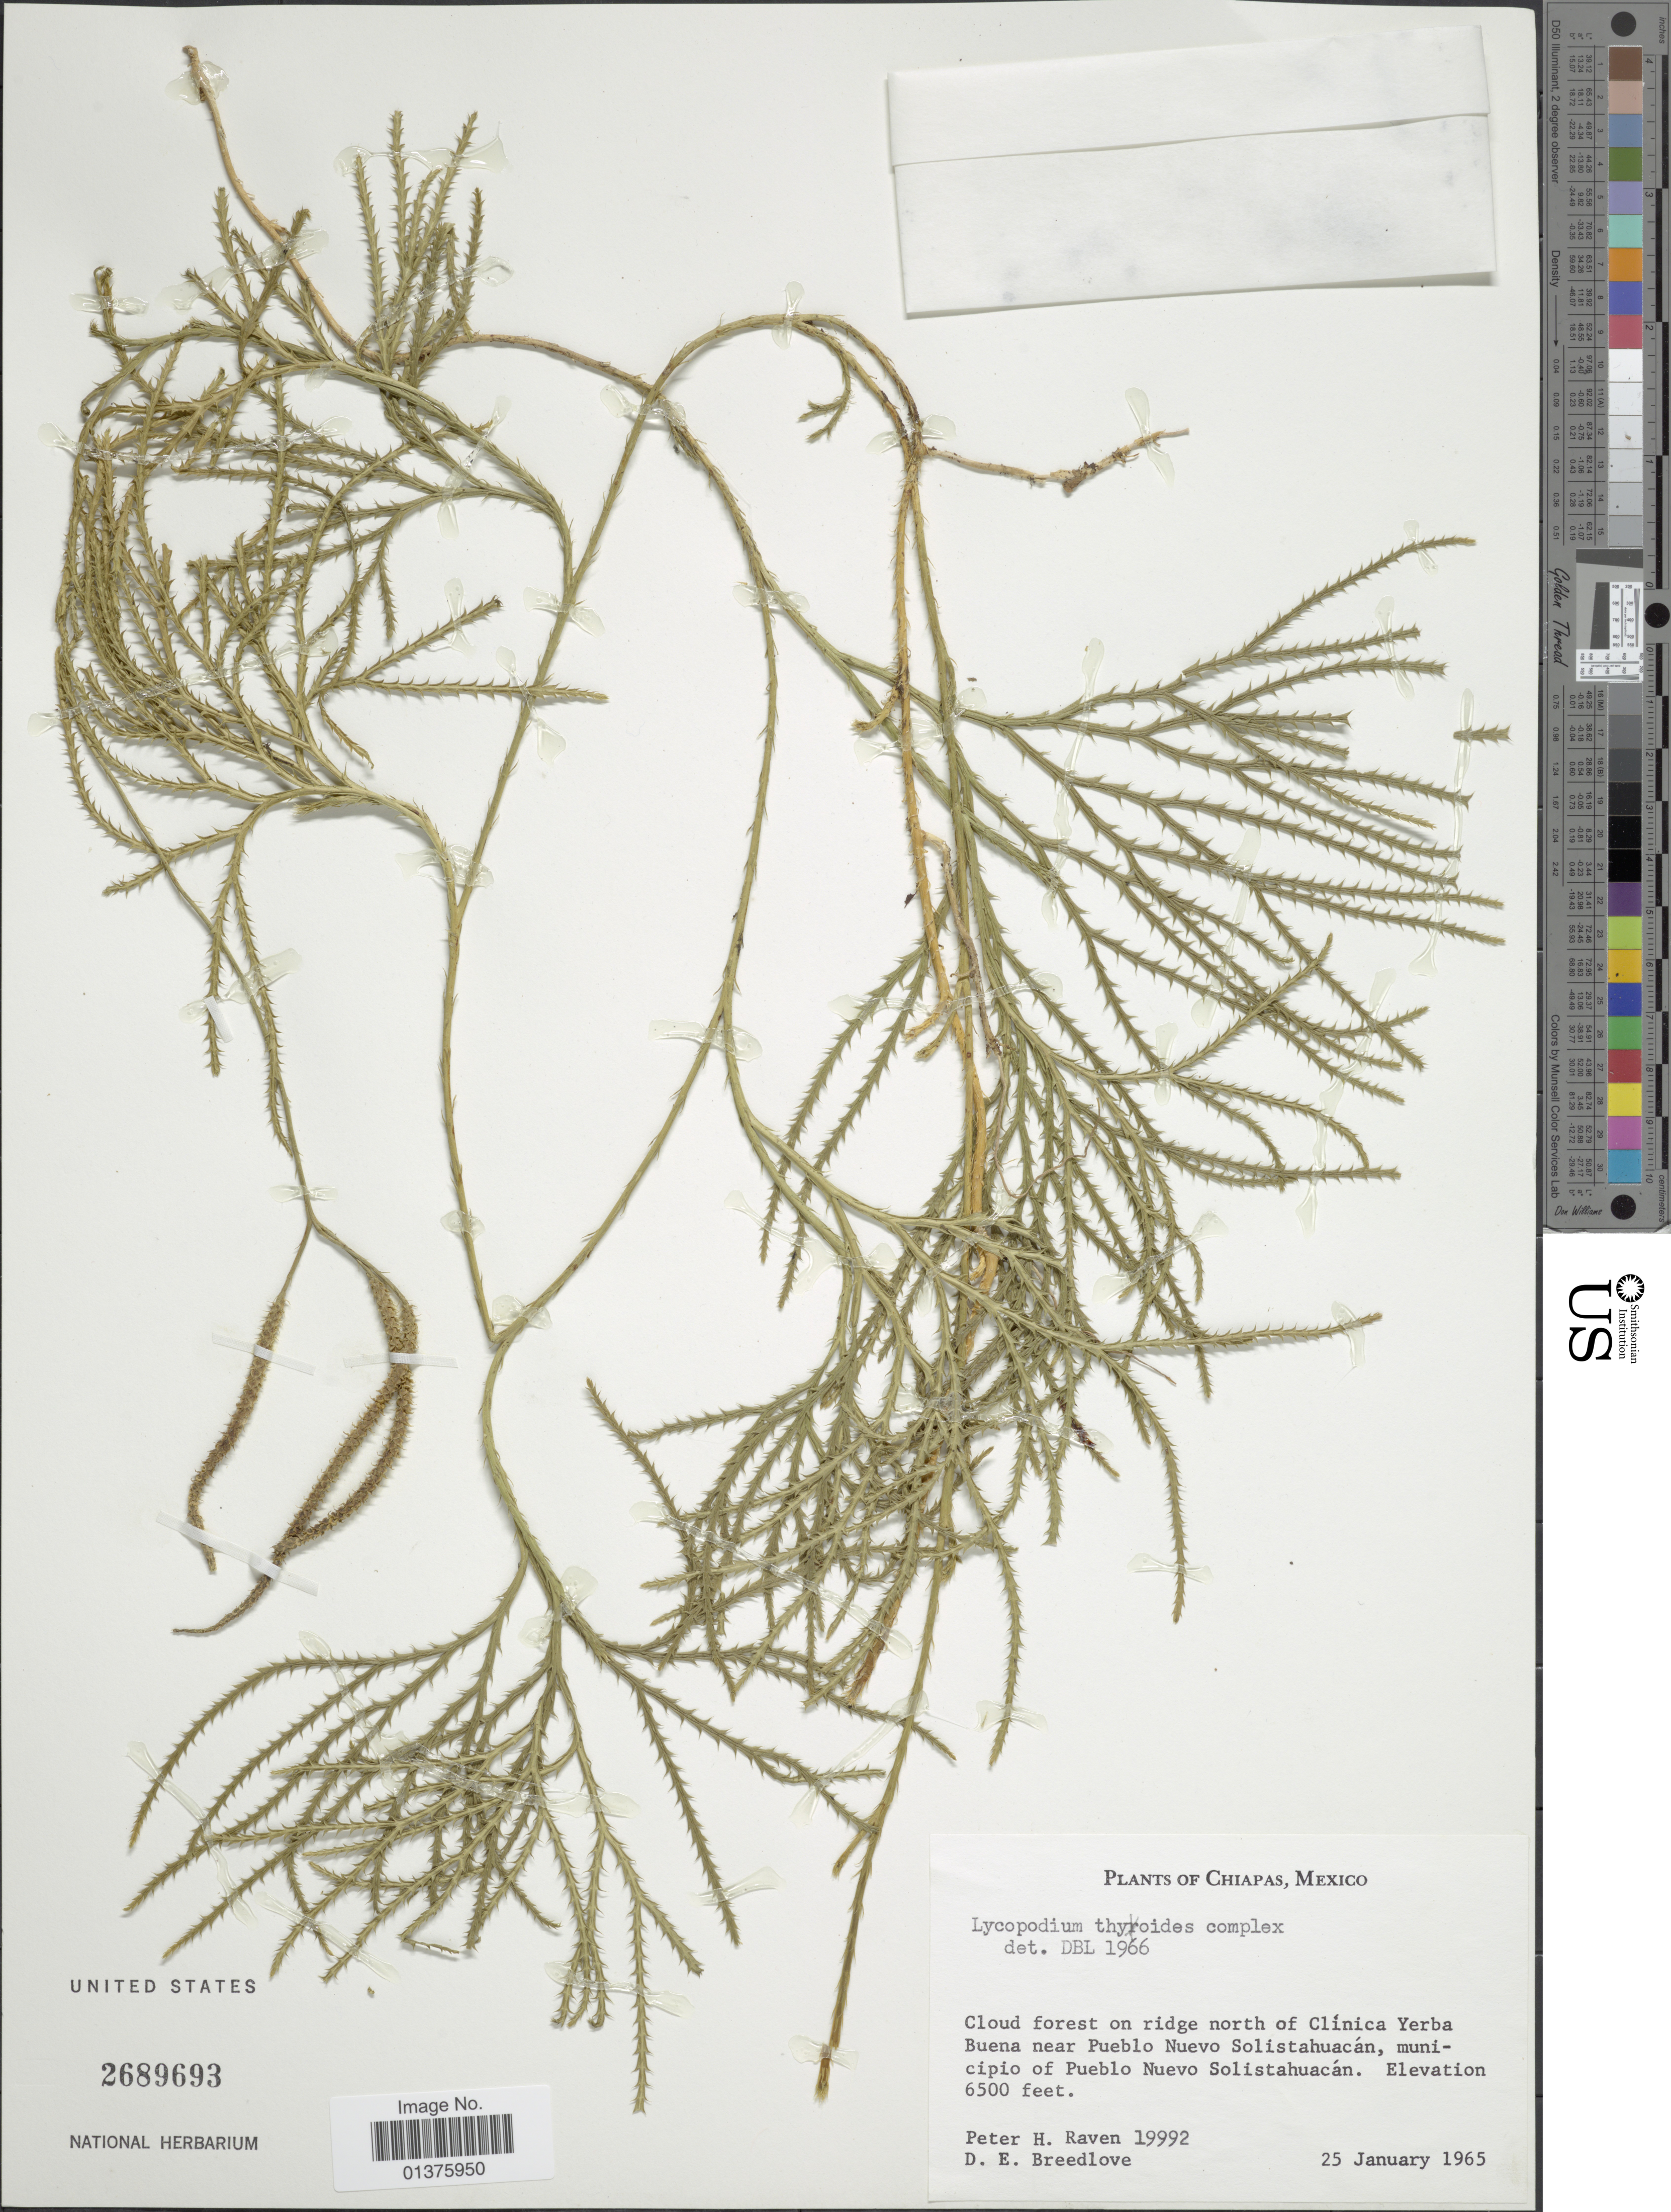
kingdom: Plantae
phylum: Tracheophyta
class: Lycopodiopsida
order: Lycopodiales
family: Lycopodiaceae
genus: Diphasiastrum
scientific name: Diphasiastrum thyoides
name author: (Humb. & Bonpl. ex Willd.) Holub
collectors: P. H. Raven & D. E. Breedlove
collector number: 19992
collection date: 1965-01-25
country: Mexico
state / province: Chiapas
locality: Cloud forest on ridge north of Clinica Yerba Buena near Pueblo Nuevo Solistahuacán, Municipio of Pueblo Nuevo Solistahuacán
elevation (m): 1981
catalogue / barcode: US 2689693